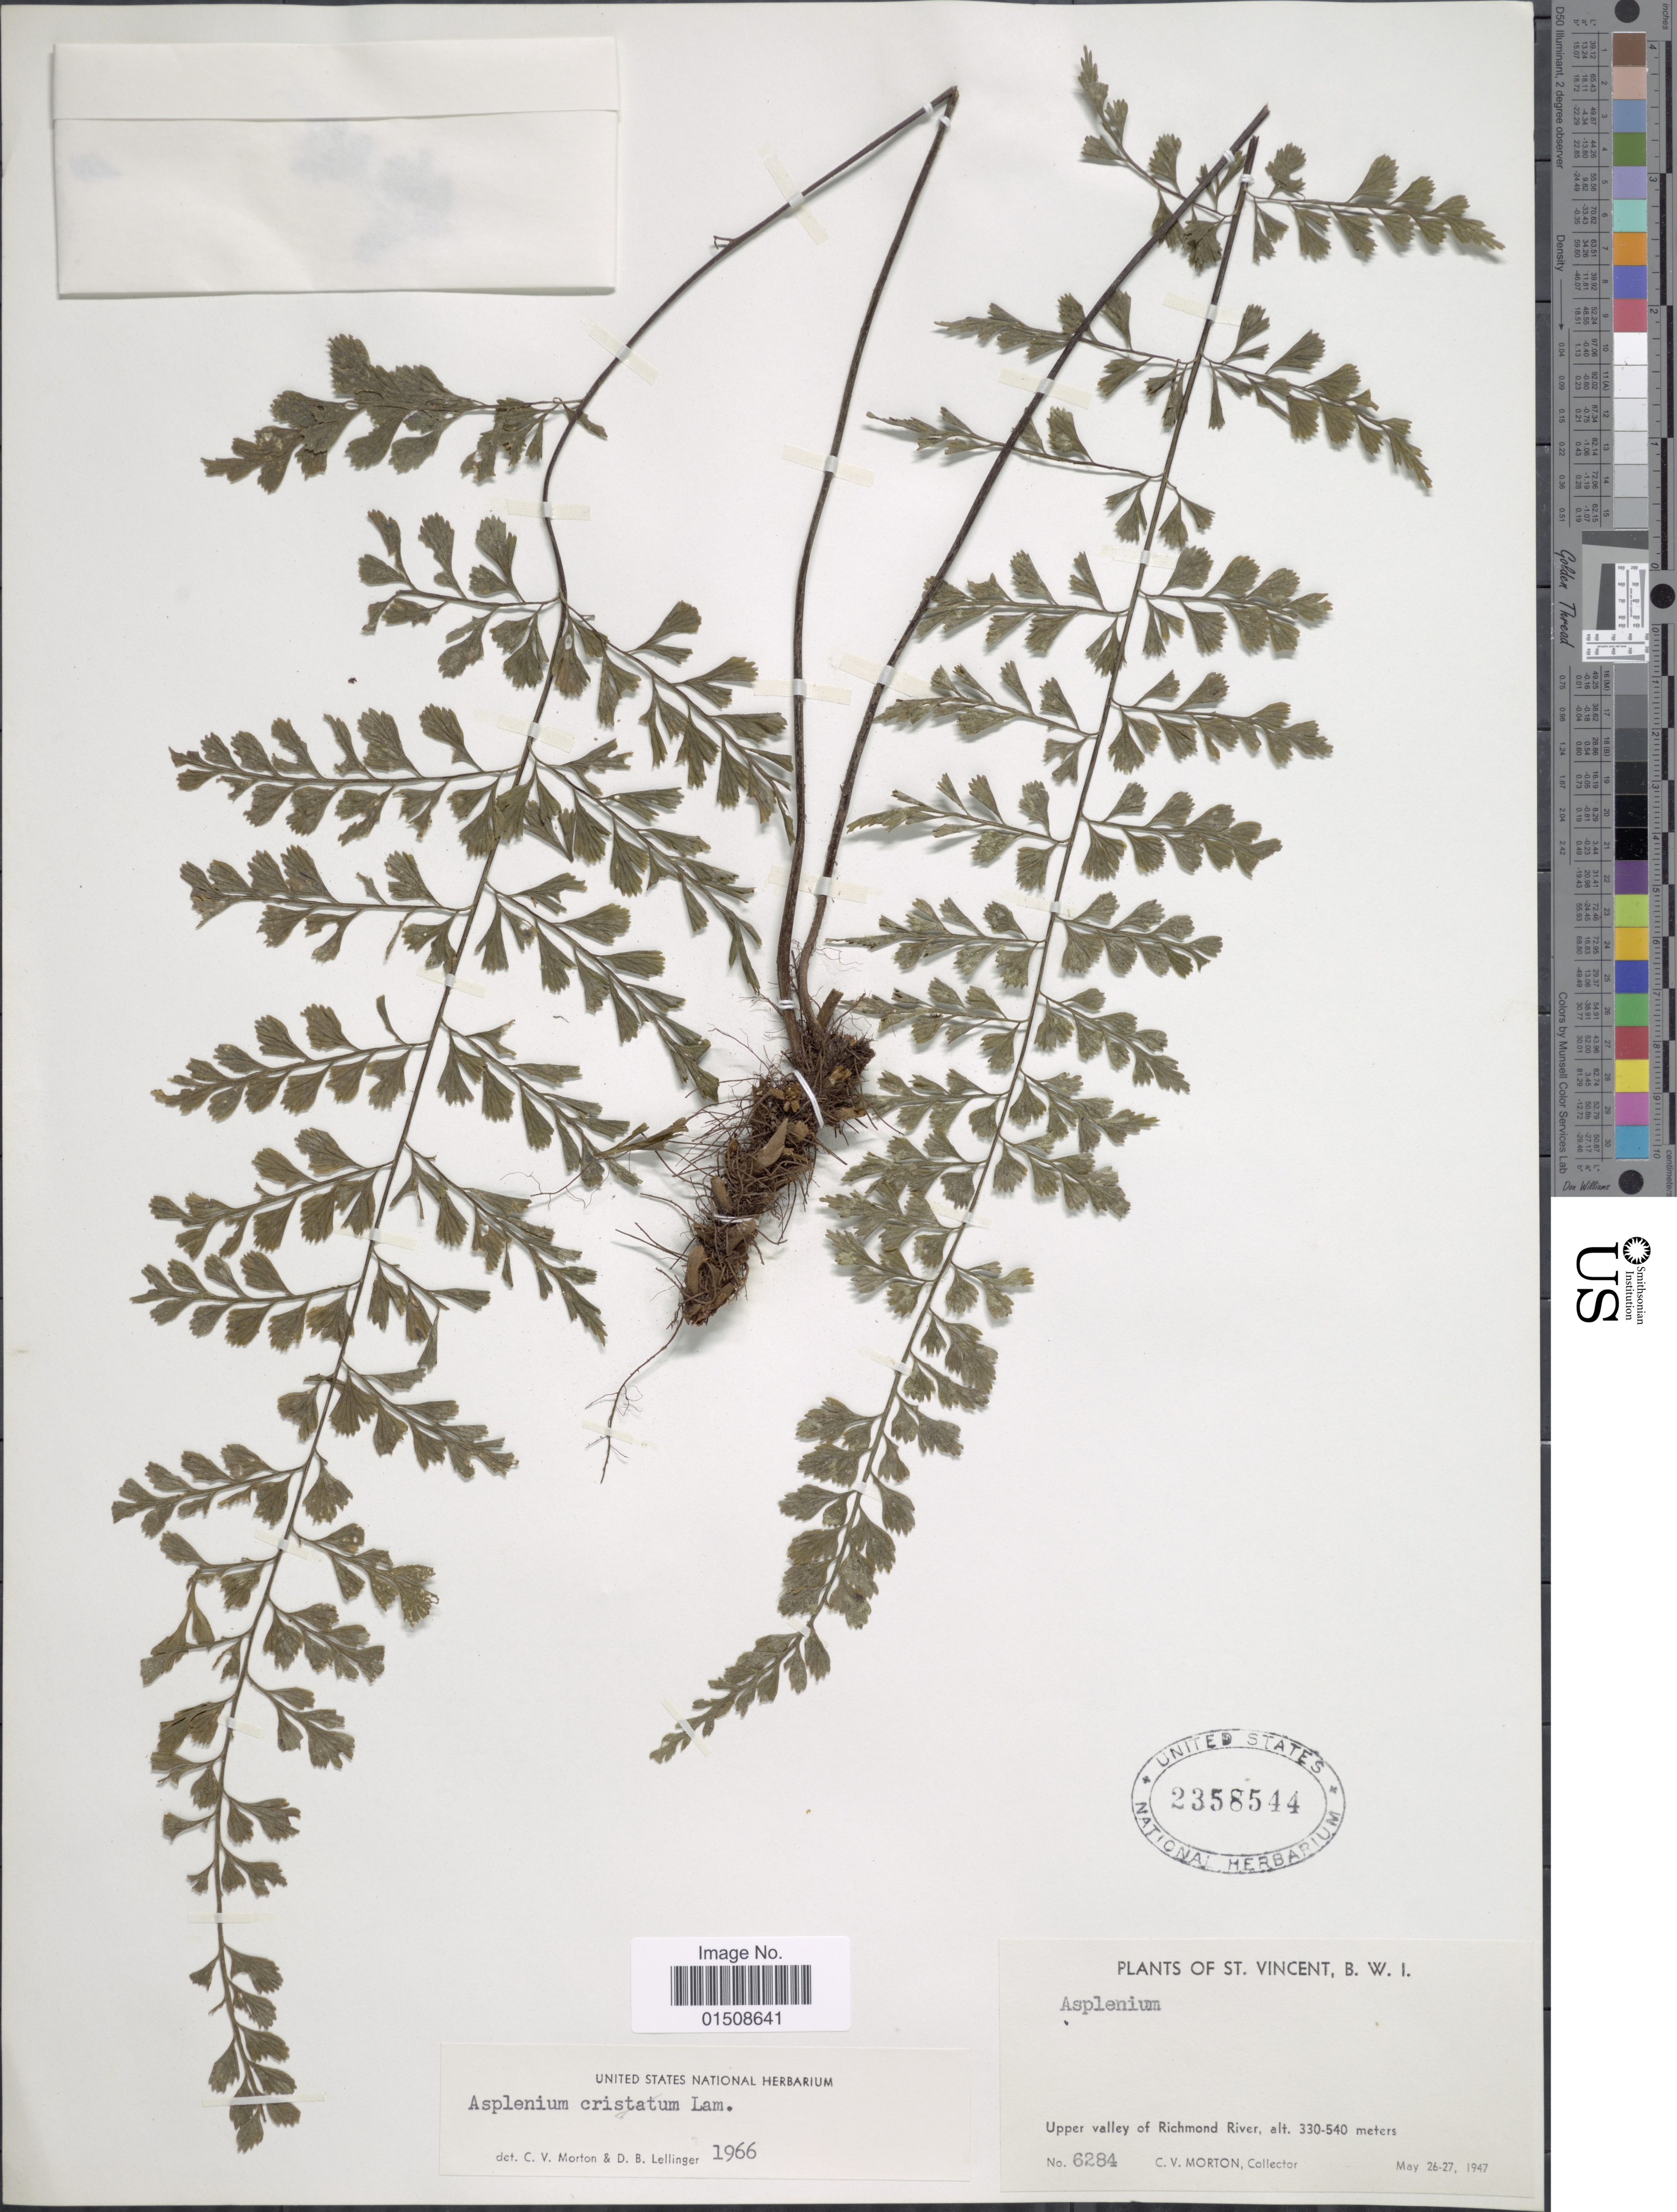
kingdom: Plantae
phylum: Tracheophyta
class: Polypodiopsida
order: Polypodiales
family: Aspleniaceae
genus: Asplenium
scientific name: Asplenium cuneatum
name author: Lam.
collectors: C. V. Morton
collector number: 6284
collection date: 1947-05-26/1947-05-27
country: St. Vincent - Grenadines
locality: St. Vincemt, B. W. I., Upper Valley of Richmond River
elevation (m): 330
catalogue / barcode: US 2358544